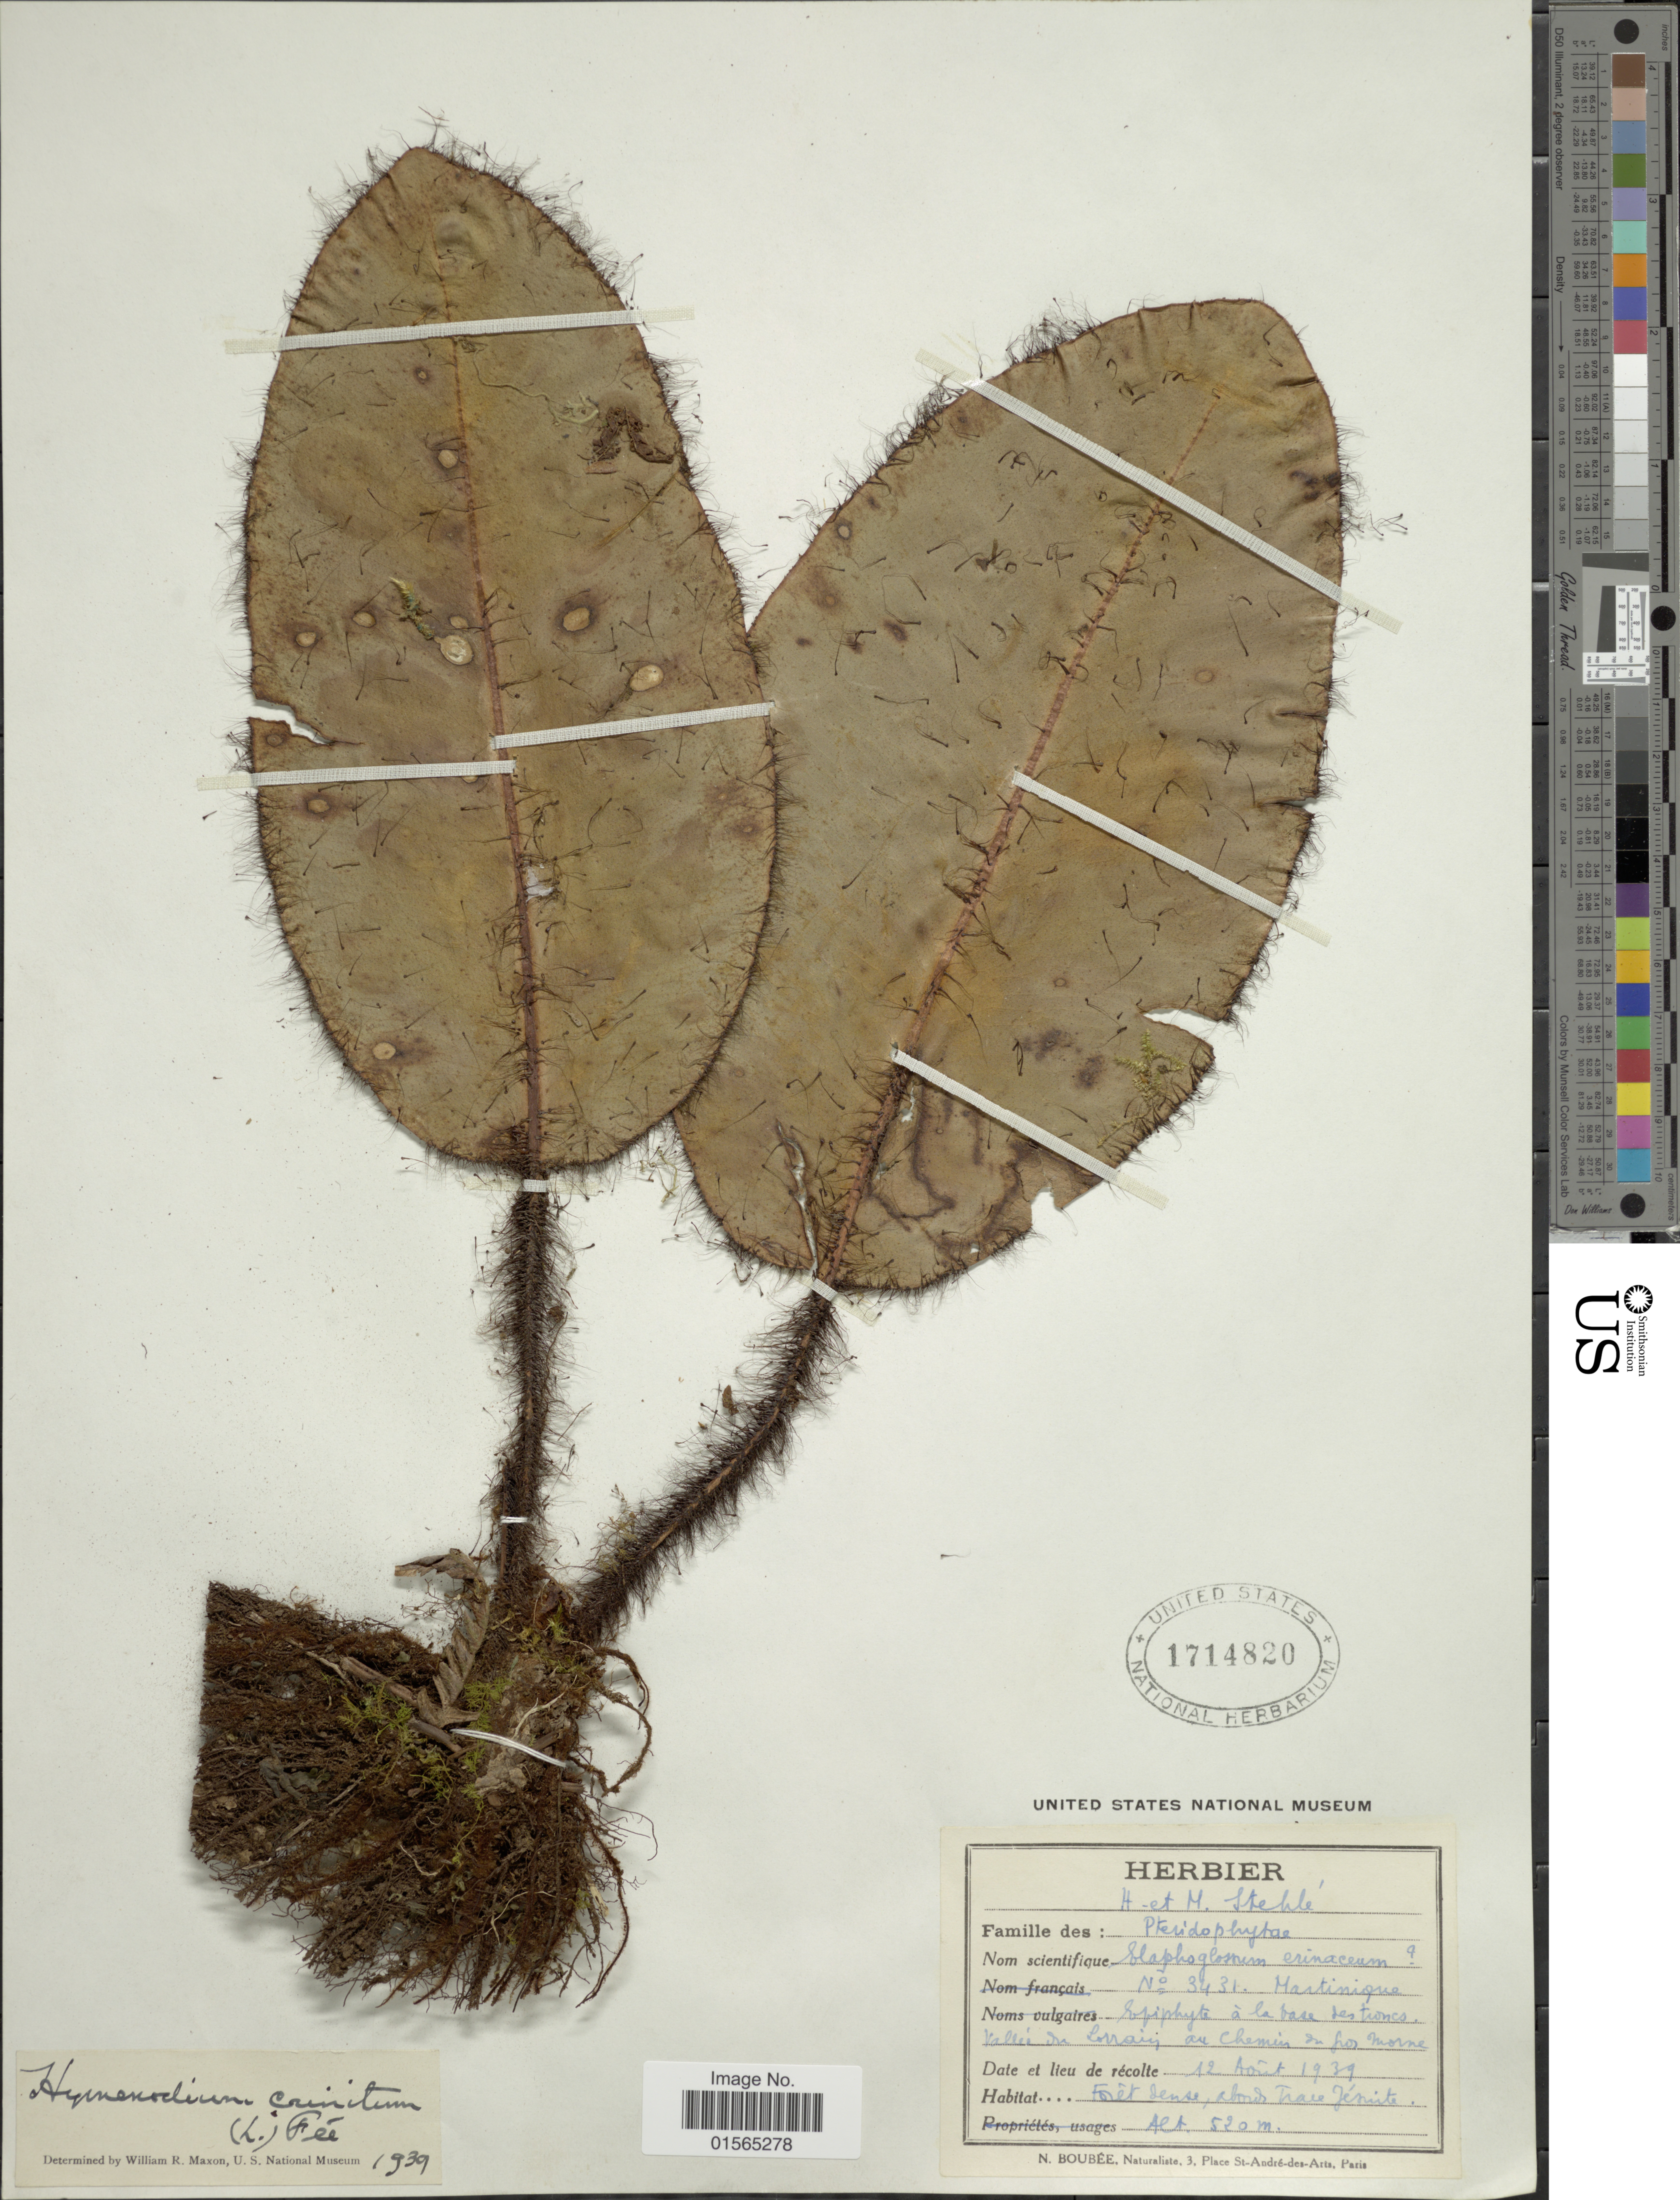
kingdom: Plantae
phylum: Tracheophyta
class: Polypodiopsida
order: Polypodiales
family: Dryopteridaceae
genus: Elaphoglossum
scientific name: Elaphoglossum crinitum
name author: (L.) Christ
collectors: H. Stehlé & M. Stehlé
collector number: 3431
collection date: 1939-08-12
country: Martinique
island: Martinique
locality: Epiphyte a la base des tiones, valley in Lorrain au chemin in los morne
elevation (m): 520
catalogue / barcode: US 1714820